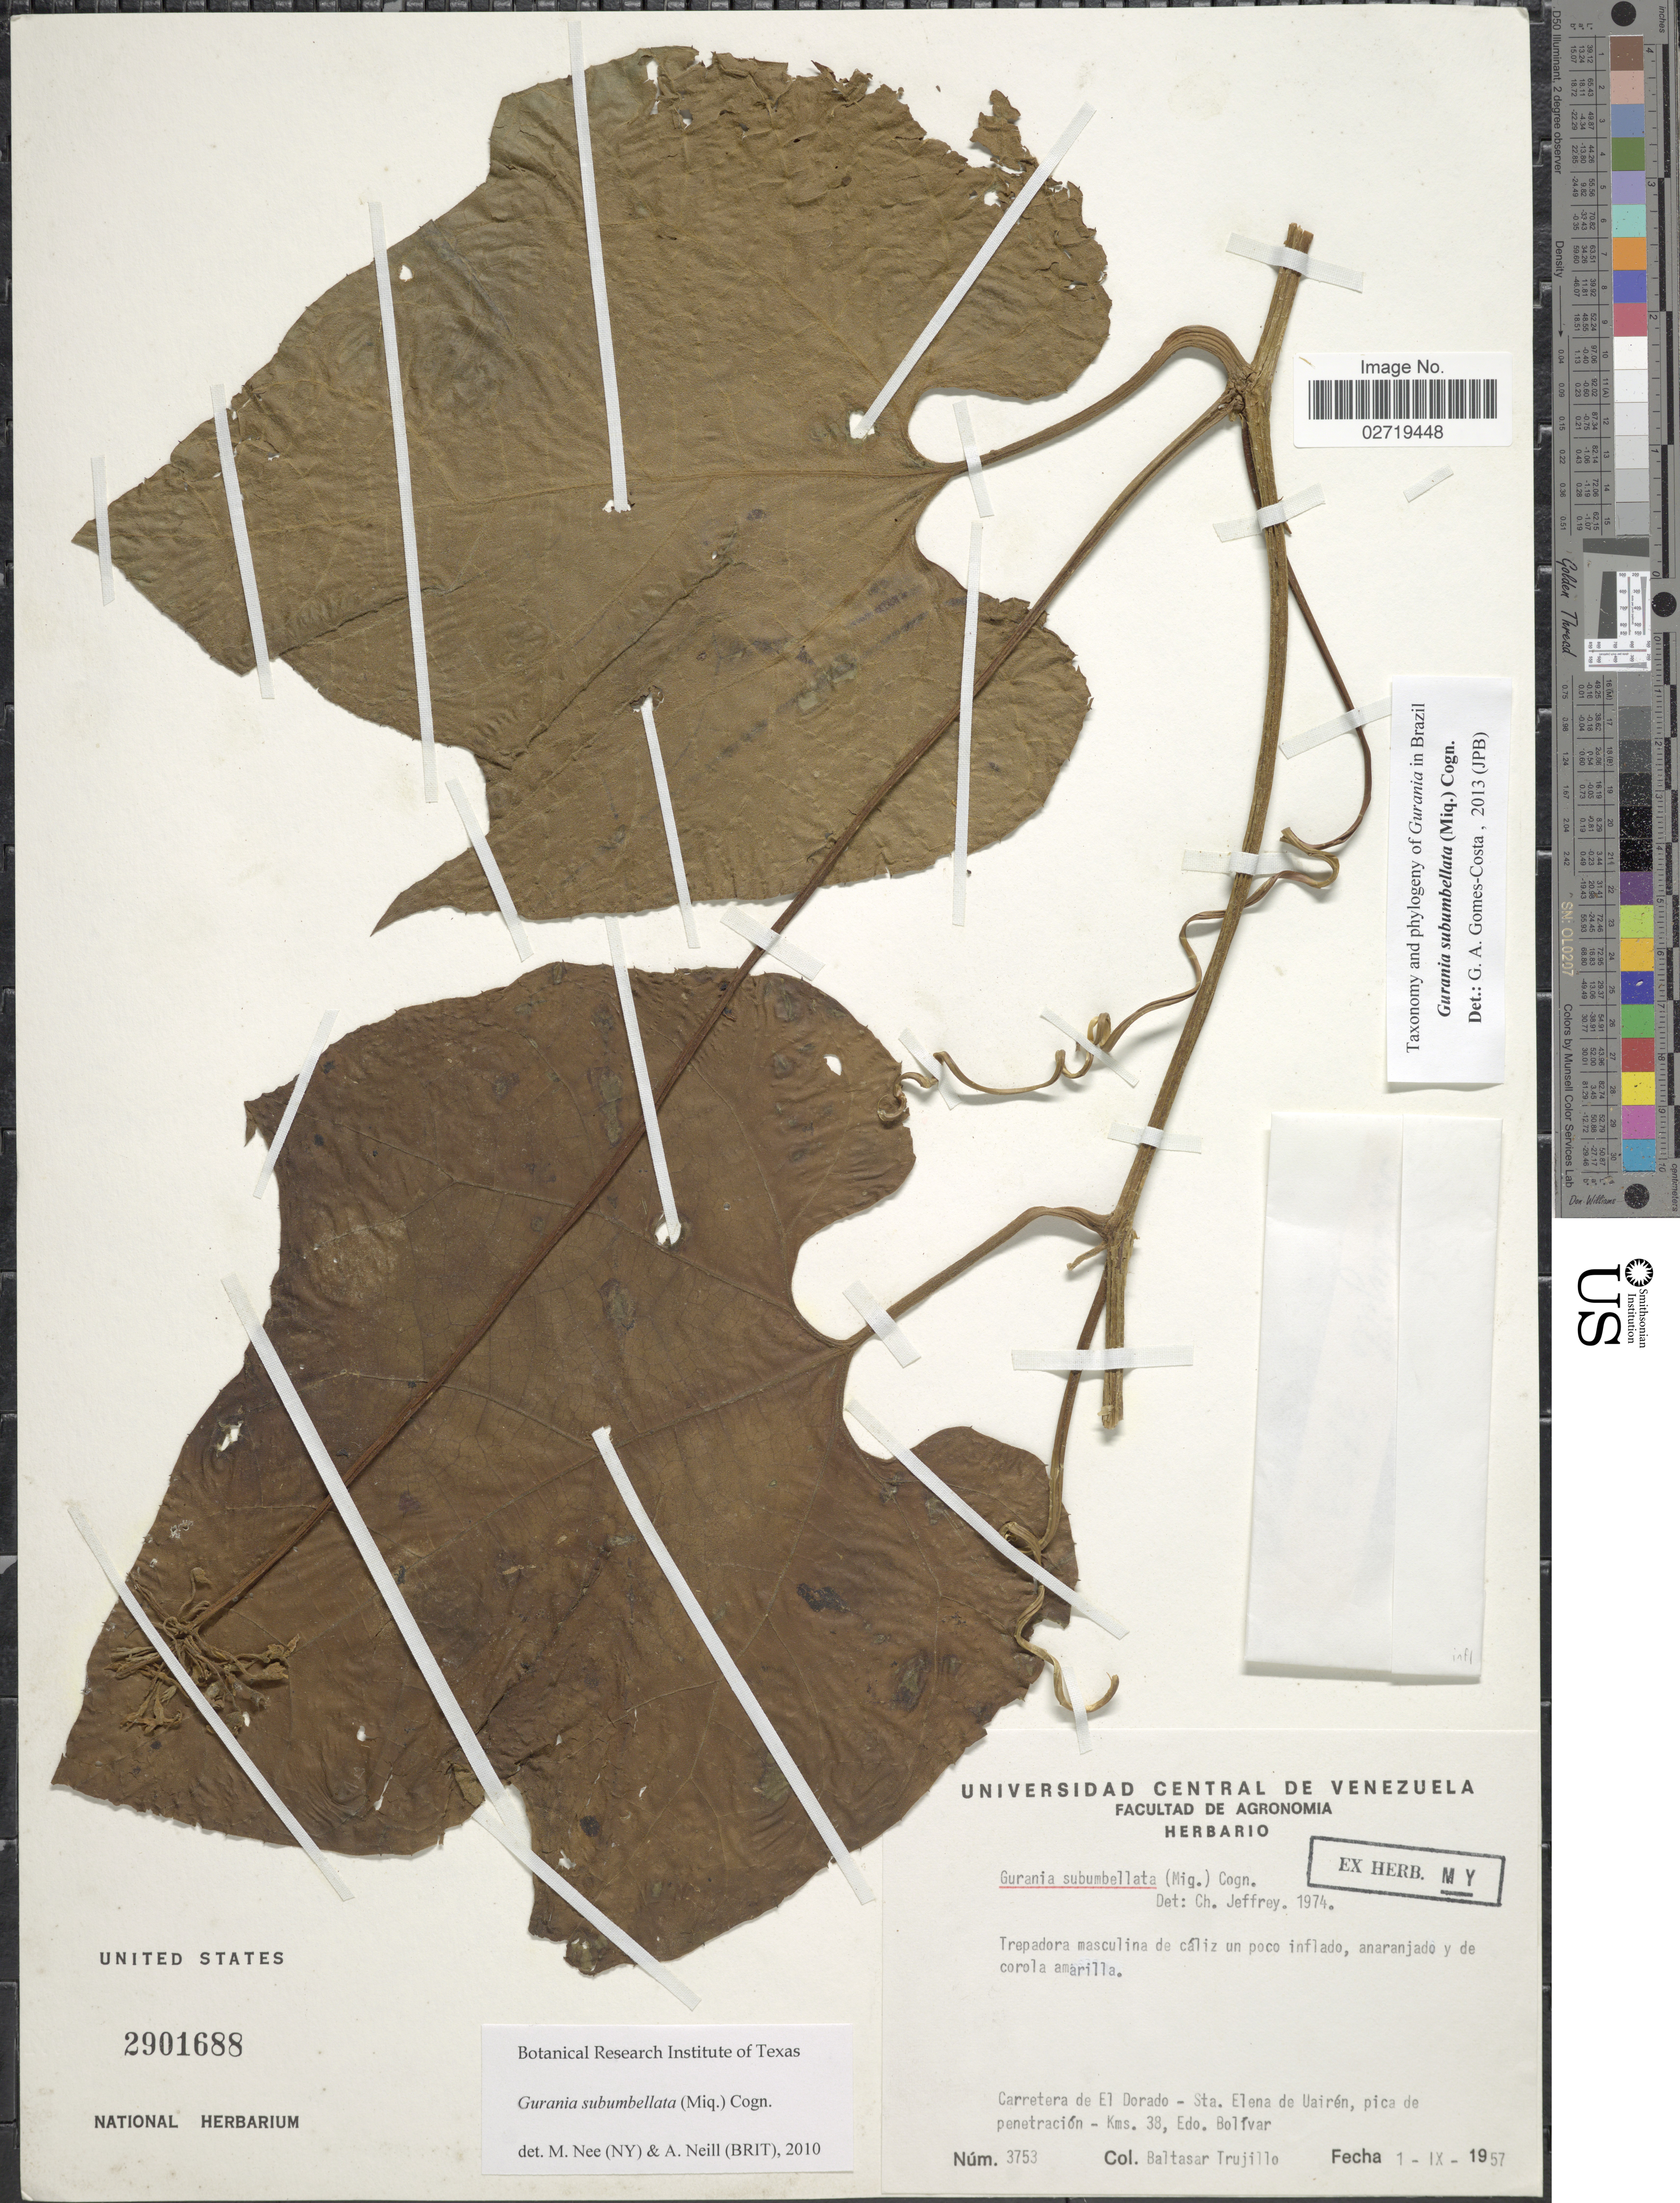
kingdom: Plantae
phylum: Tracheophyta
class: Magnoliopsida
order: Cucurbitales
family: Cucurbitaceae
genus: Gurania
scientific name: Gurania subumbellata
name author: (Miq.) Cogn.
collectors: B. Trujillo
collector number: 3753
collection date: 1957-09-01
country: Venezuela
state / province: Bolivar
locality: Carretera de El Dorado - Sta Elena de Uairén, pica de penetración - Kms 38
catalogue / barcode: US 2901688